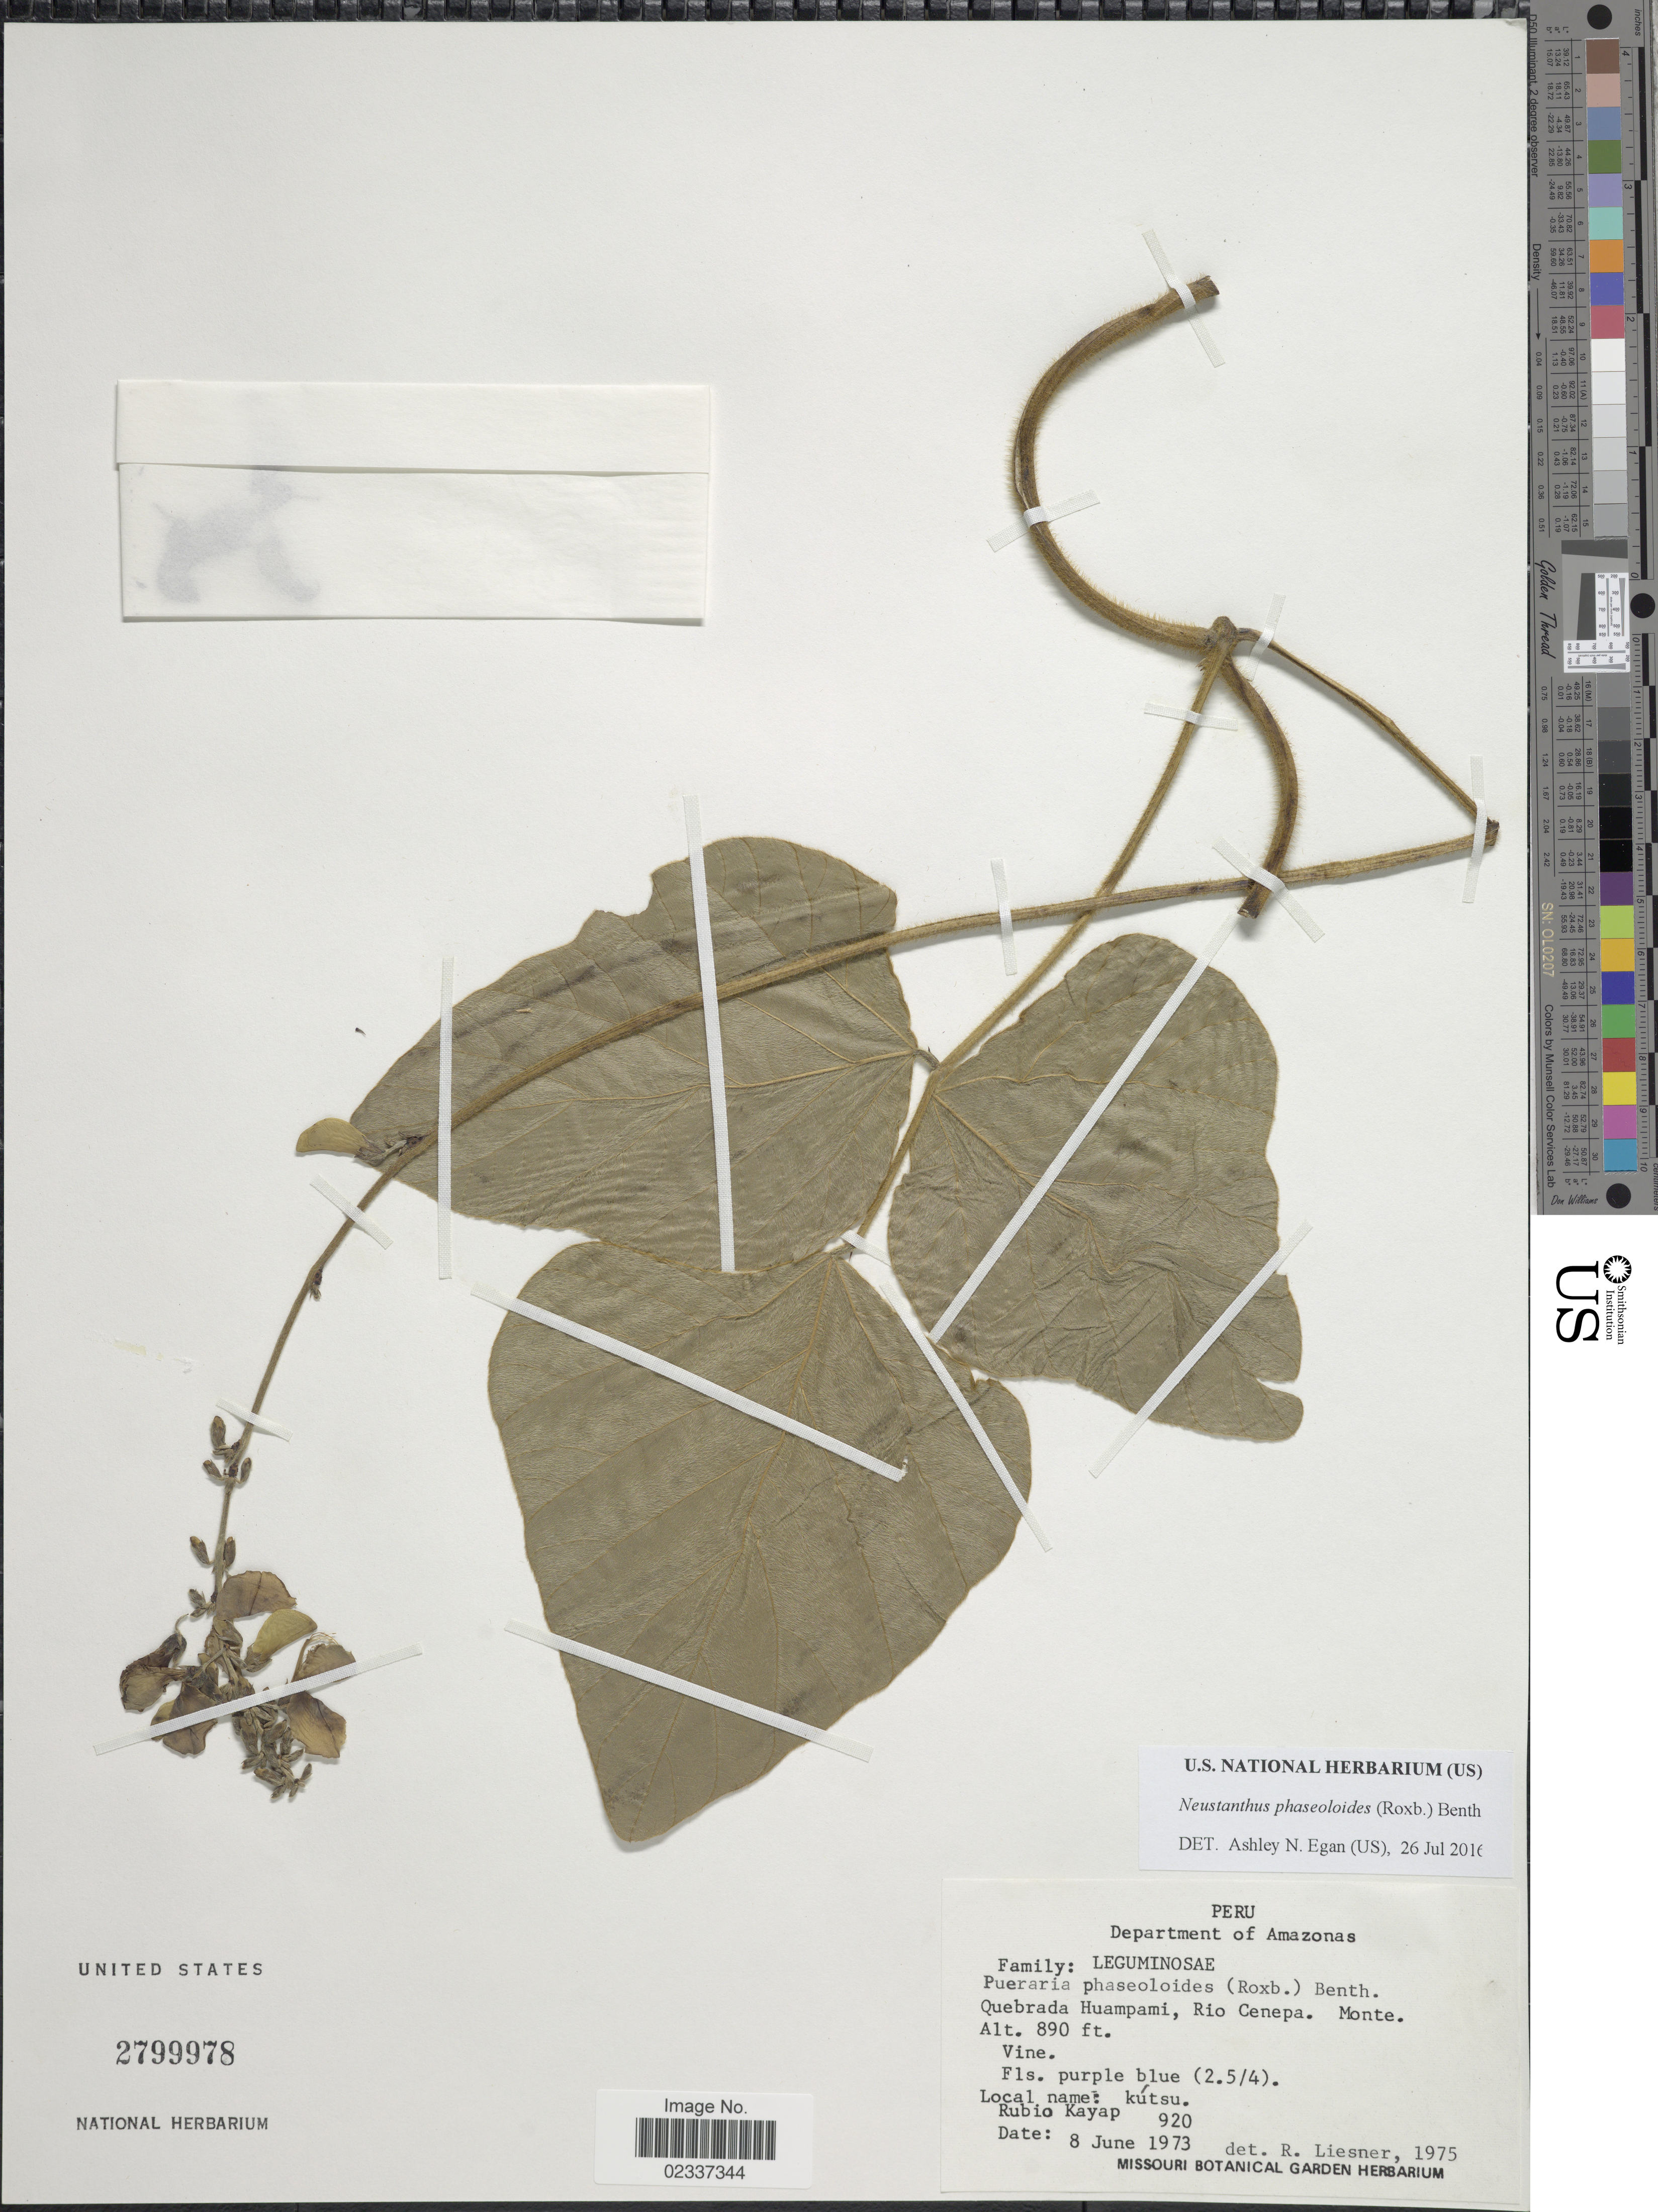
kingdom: Plantae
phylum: Tracheophyta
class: Magnoliopsida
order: Fabales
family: Fabaceae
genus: Neustanthus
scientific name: Neustanthus phaseoloides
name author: (Roxb.) Benth.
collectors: R. Kayap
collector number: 920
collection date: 1972-06-08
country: Peru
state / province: Amazonas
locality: Department of Amazonas, Quebrada Huampami, Rio Cenepa, Monte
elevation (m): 271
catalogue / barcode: US 2799978